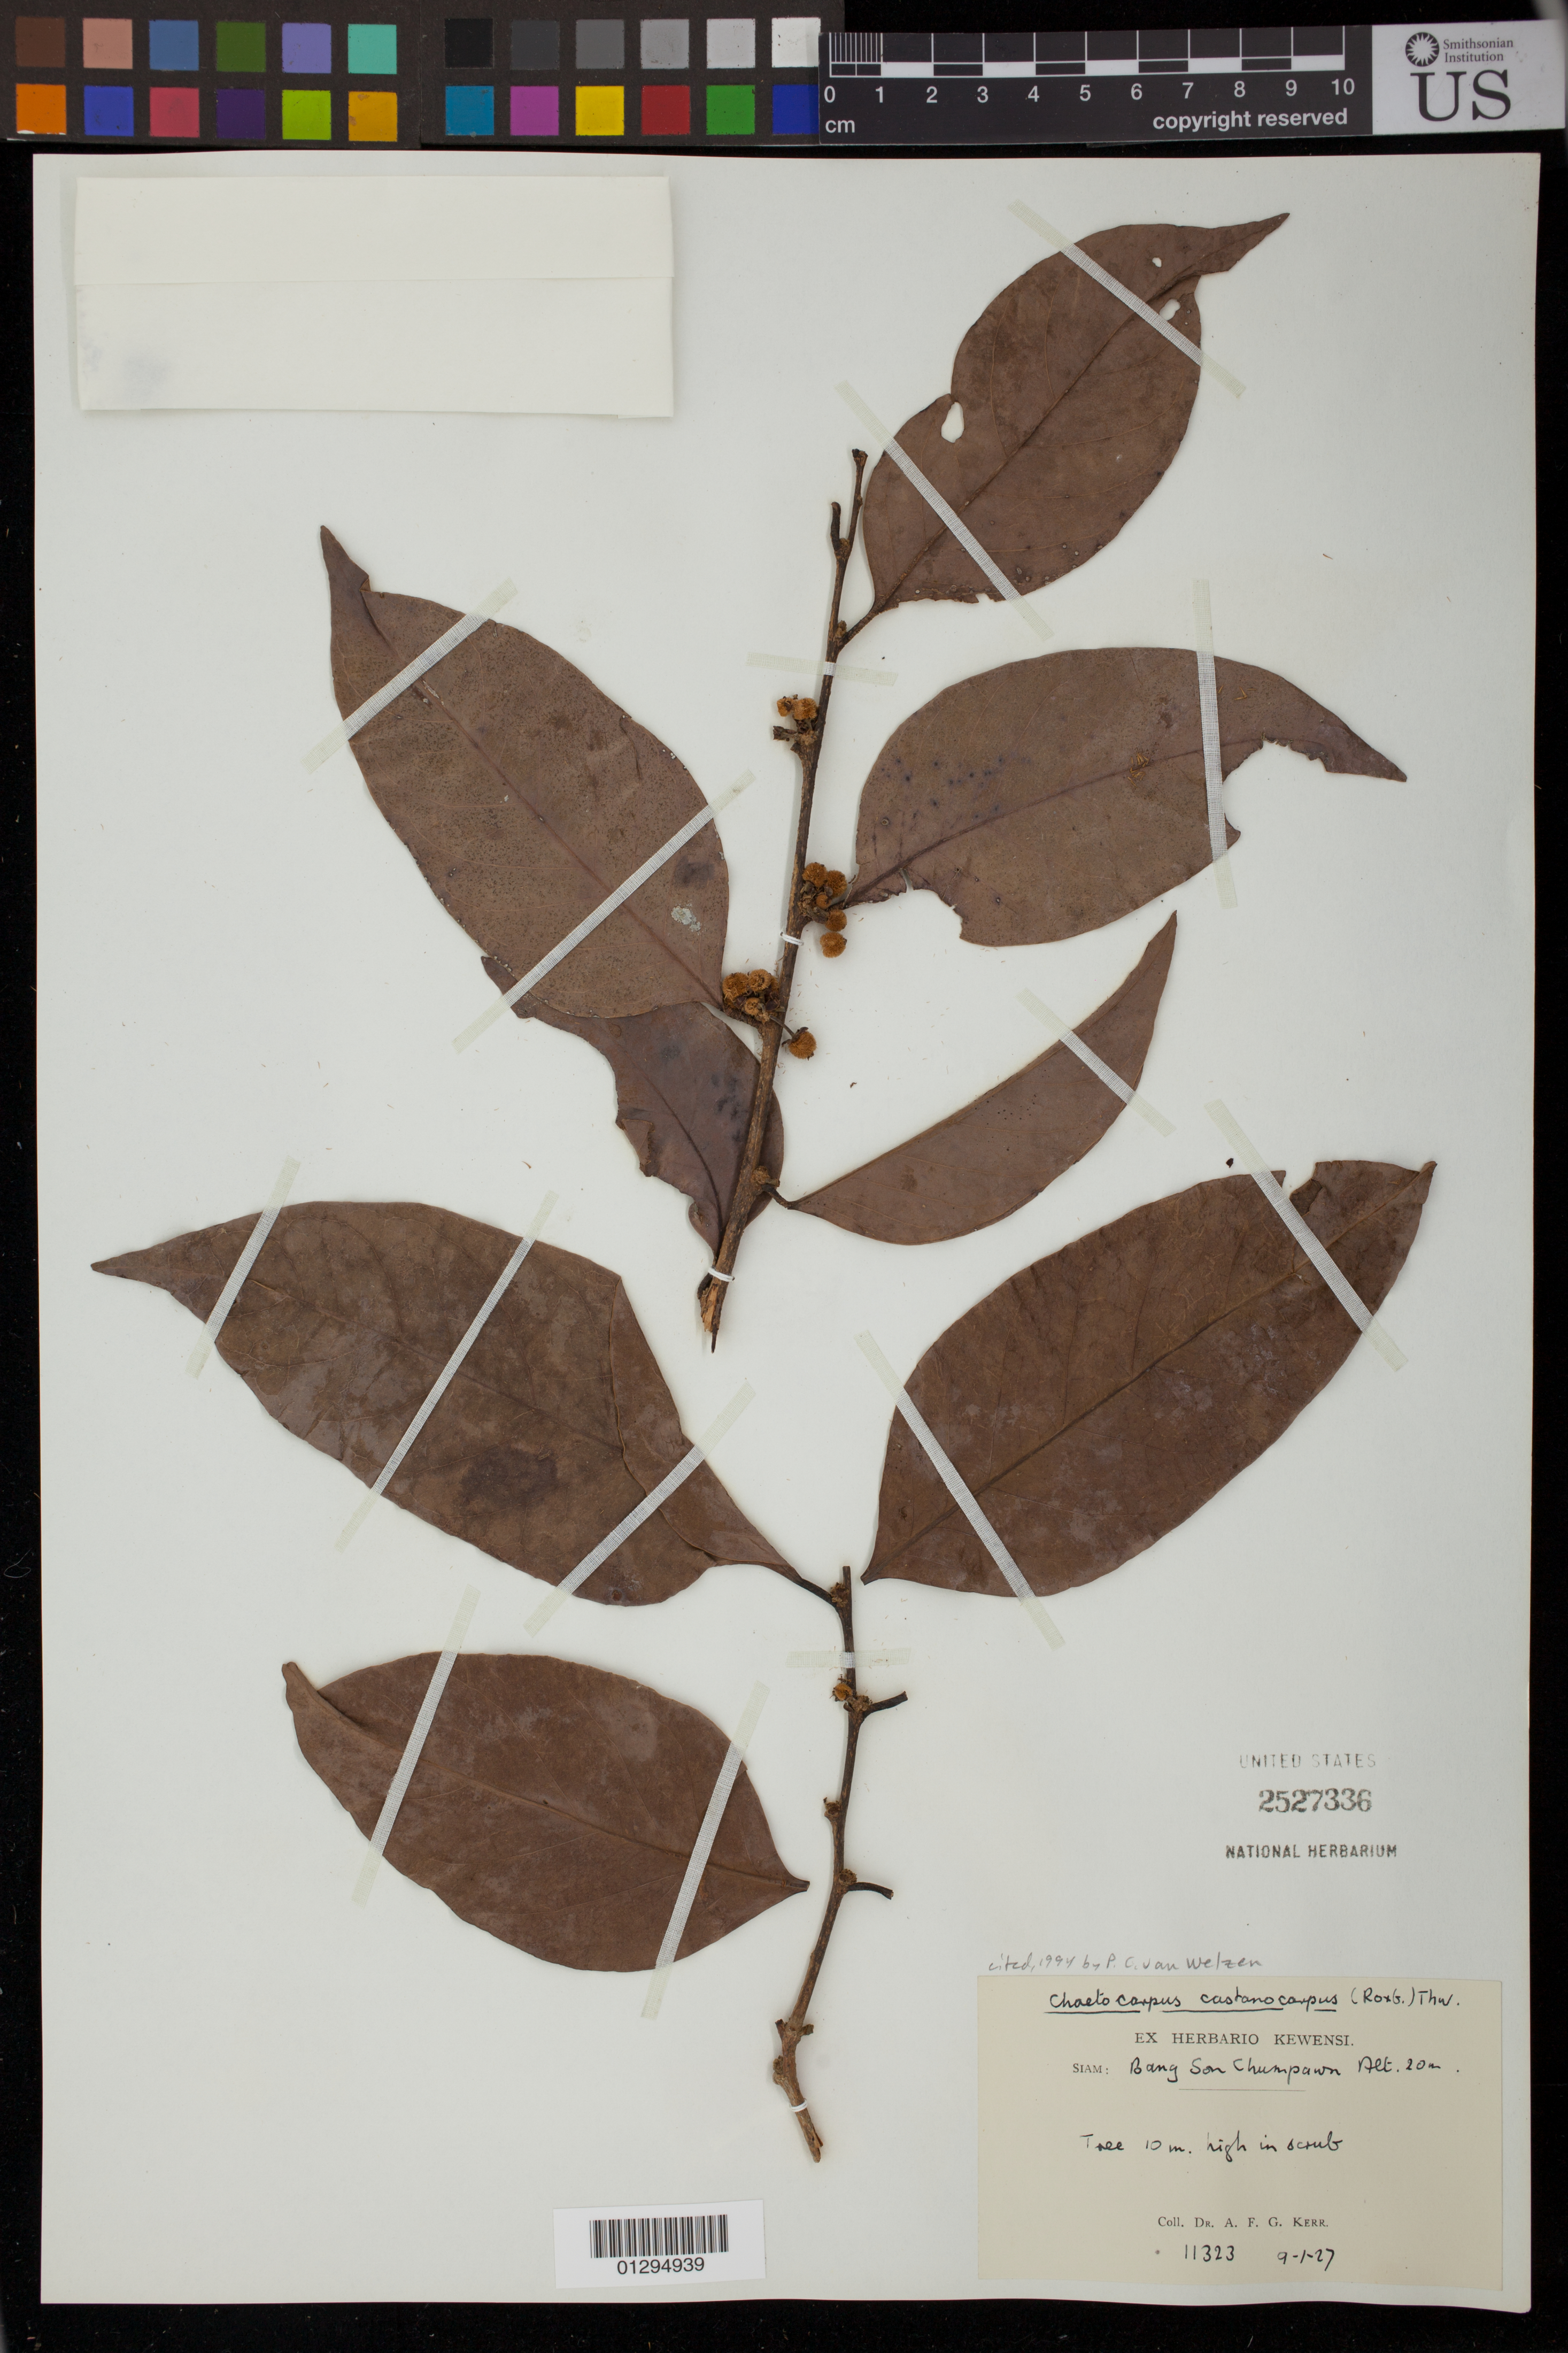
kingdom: Plantae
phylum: Tracheophyta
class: Magnoliopsida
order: Malpighiales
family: Peraceae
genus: Chaetocarpus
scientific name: Chaetocarpus castanocarpus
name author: (Roxb.) Thwaites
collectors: A. F. G. Kerr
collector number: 11323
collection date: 1927-01-09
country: Thailand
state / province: Chumpon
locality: Bang Son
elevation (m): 20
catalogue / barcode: US 2527336